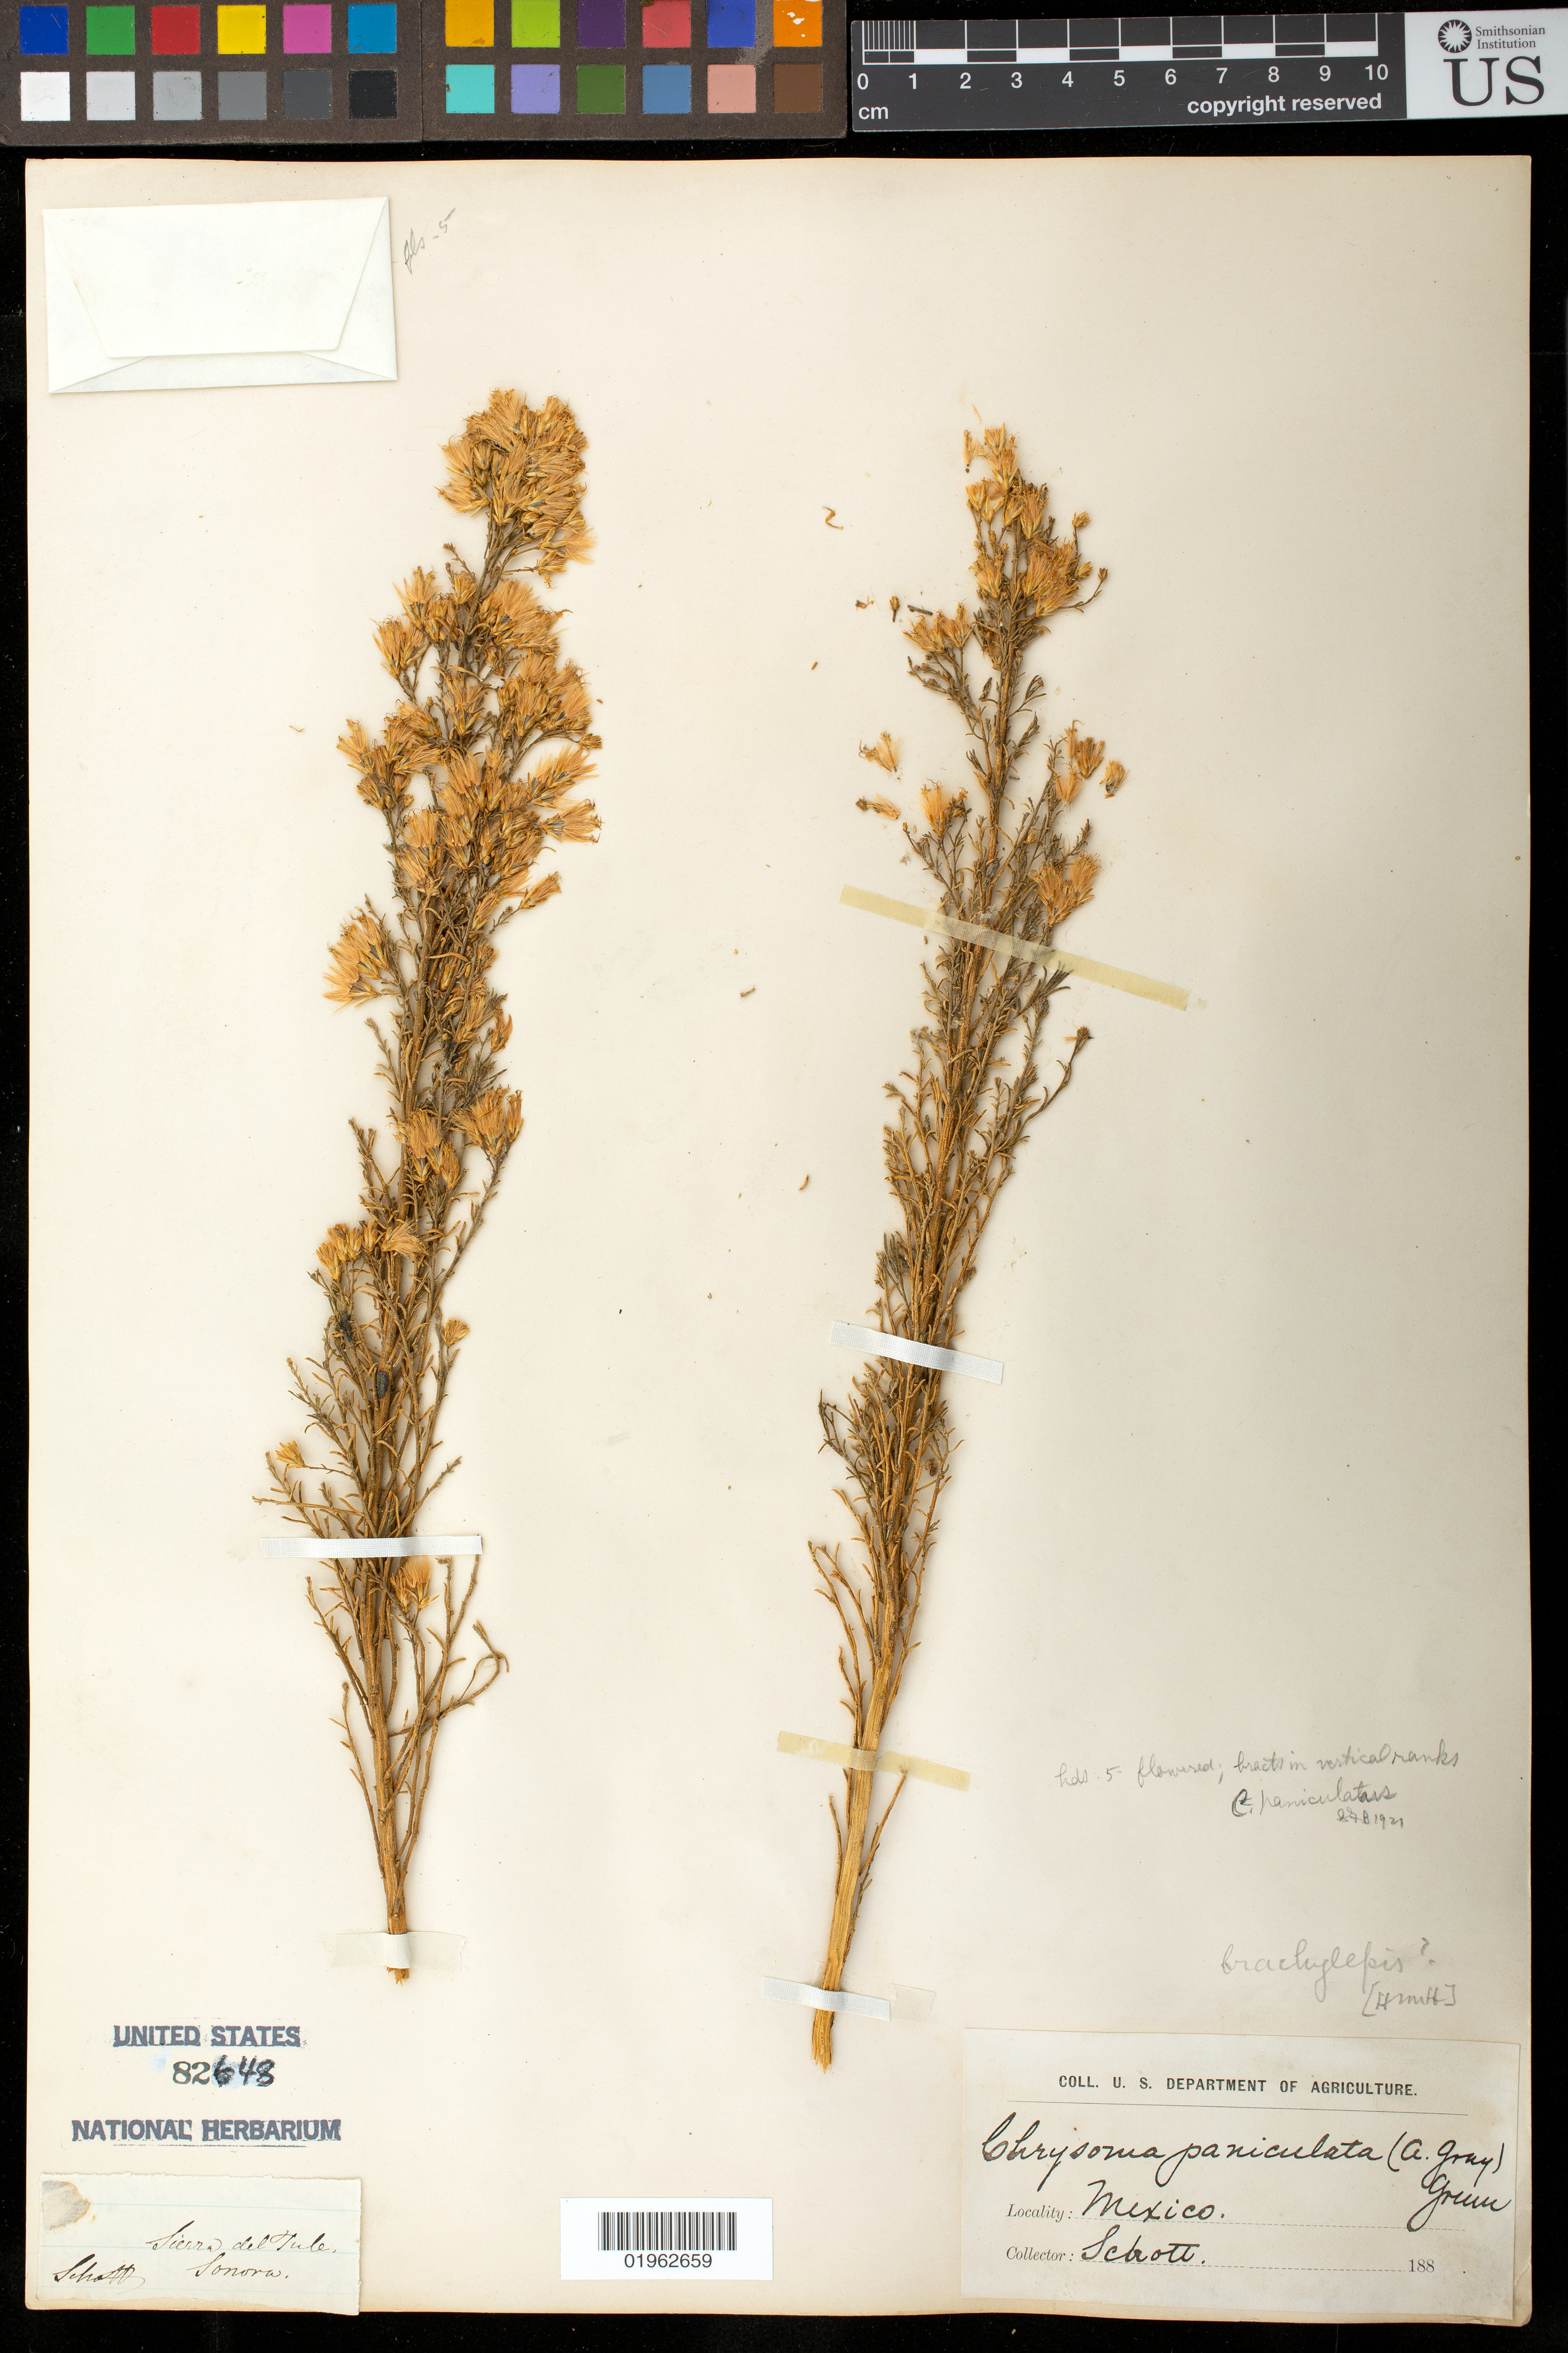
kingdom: Plantae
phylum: Tracheophyta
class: Magnoliopsida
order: Asterales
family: Asteraceae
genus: Ericameria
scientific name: Ericameria paniculata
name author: (A. Gray) Rydb.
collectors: Schott, --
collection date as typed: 188-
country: Mexico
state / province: Sonora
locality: Sierra del Tule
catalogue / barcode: US 82648